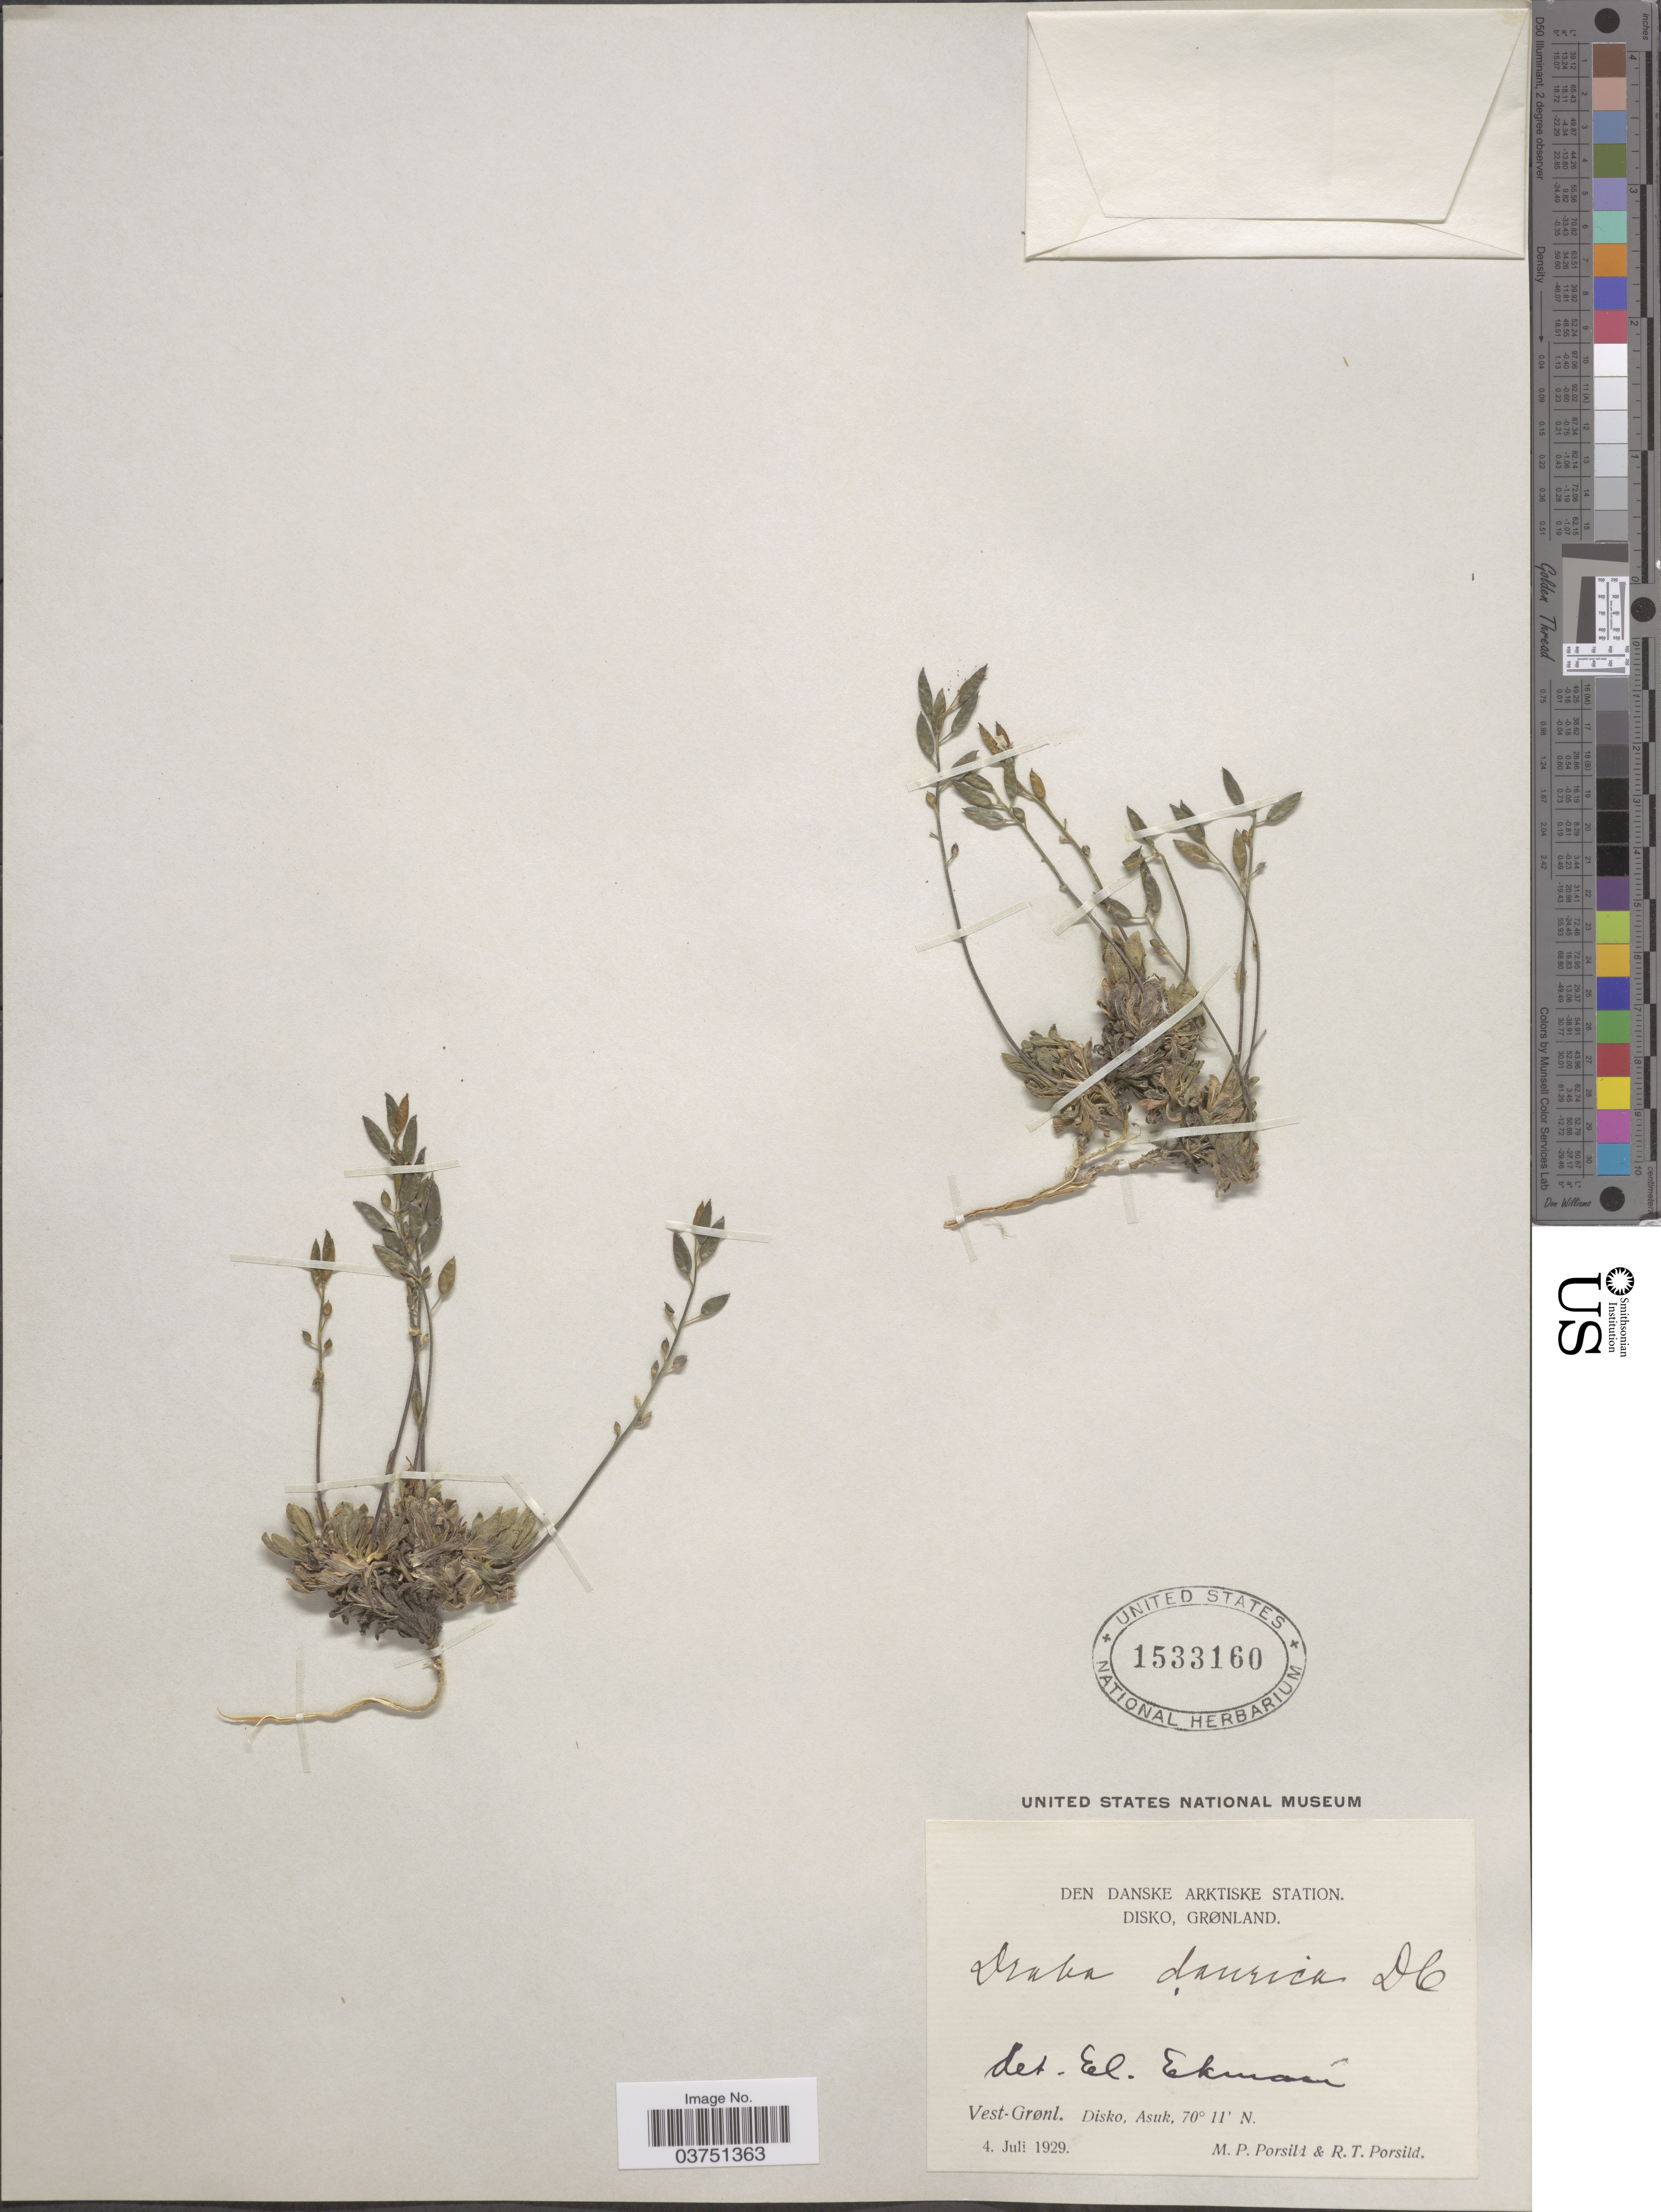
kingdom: Plantae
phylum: Tracheophyta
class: Magnoliopsida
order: Brassicales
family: Brassicaceae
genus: Draba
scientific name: Draba glabella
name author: Pursh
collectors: M. P. Porsild & R. T. Porsild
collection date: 1929-07-04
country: Greenland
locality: Den Danske Arktiske Station. Disko, Grønland. Vest-Grønl. Disko, Asuk.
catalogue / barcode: US 1533160